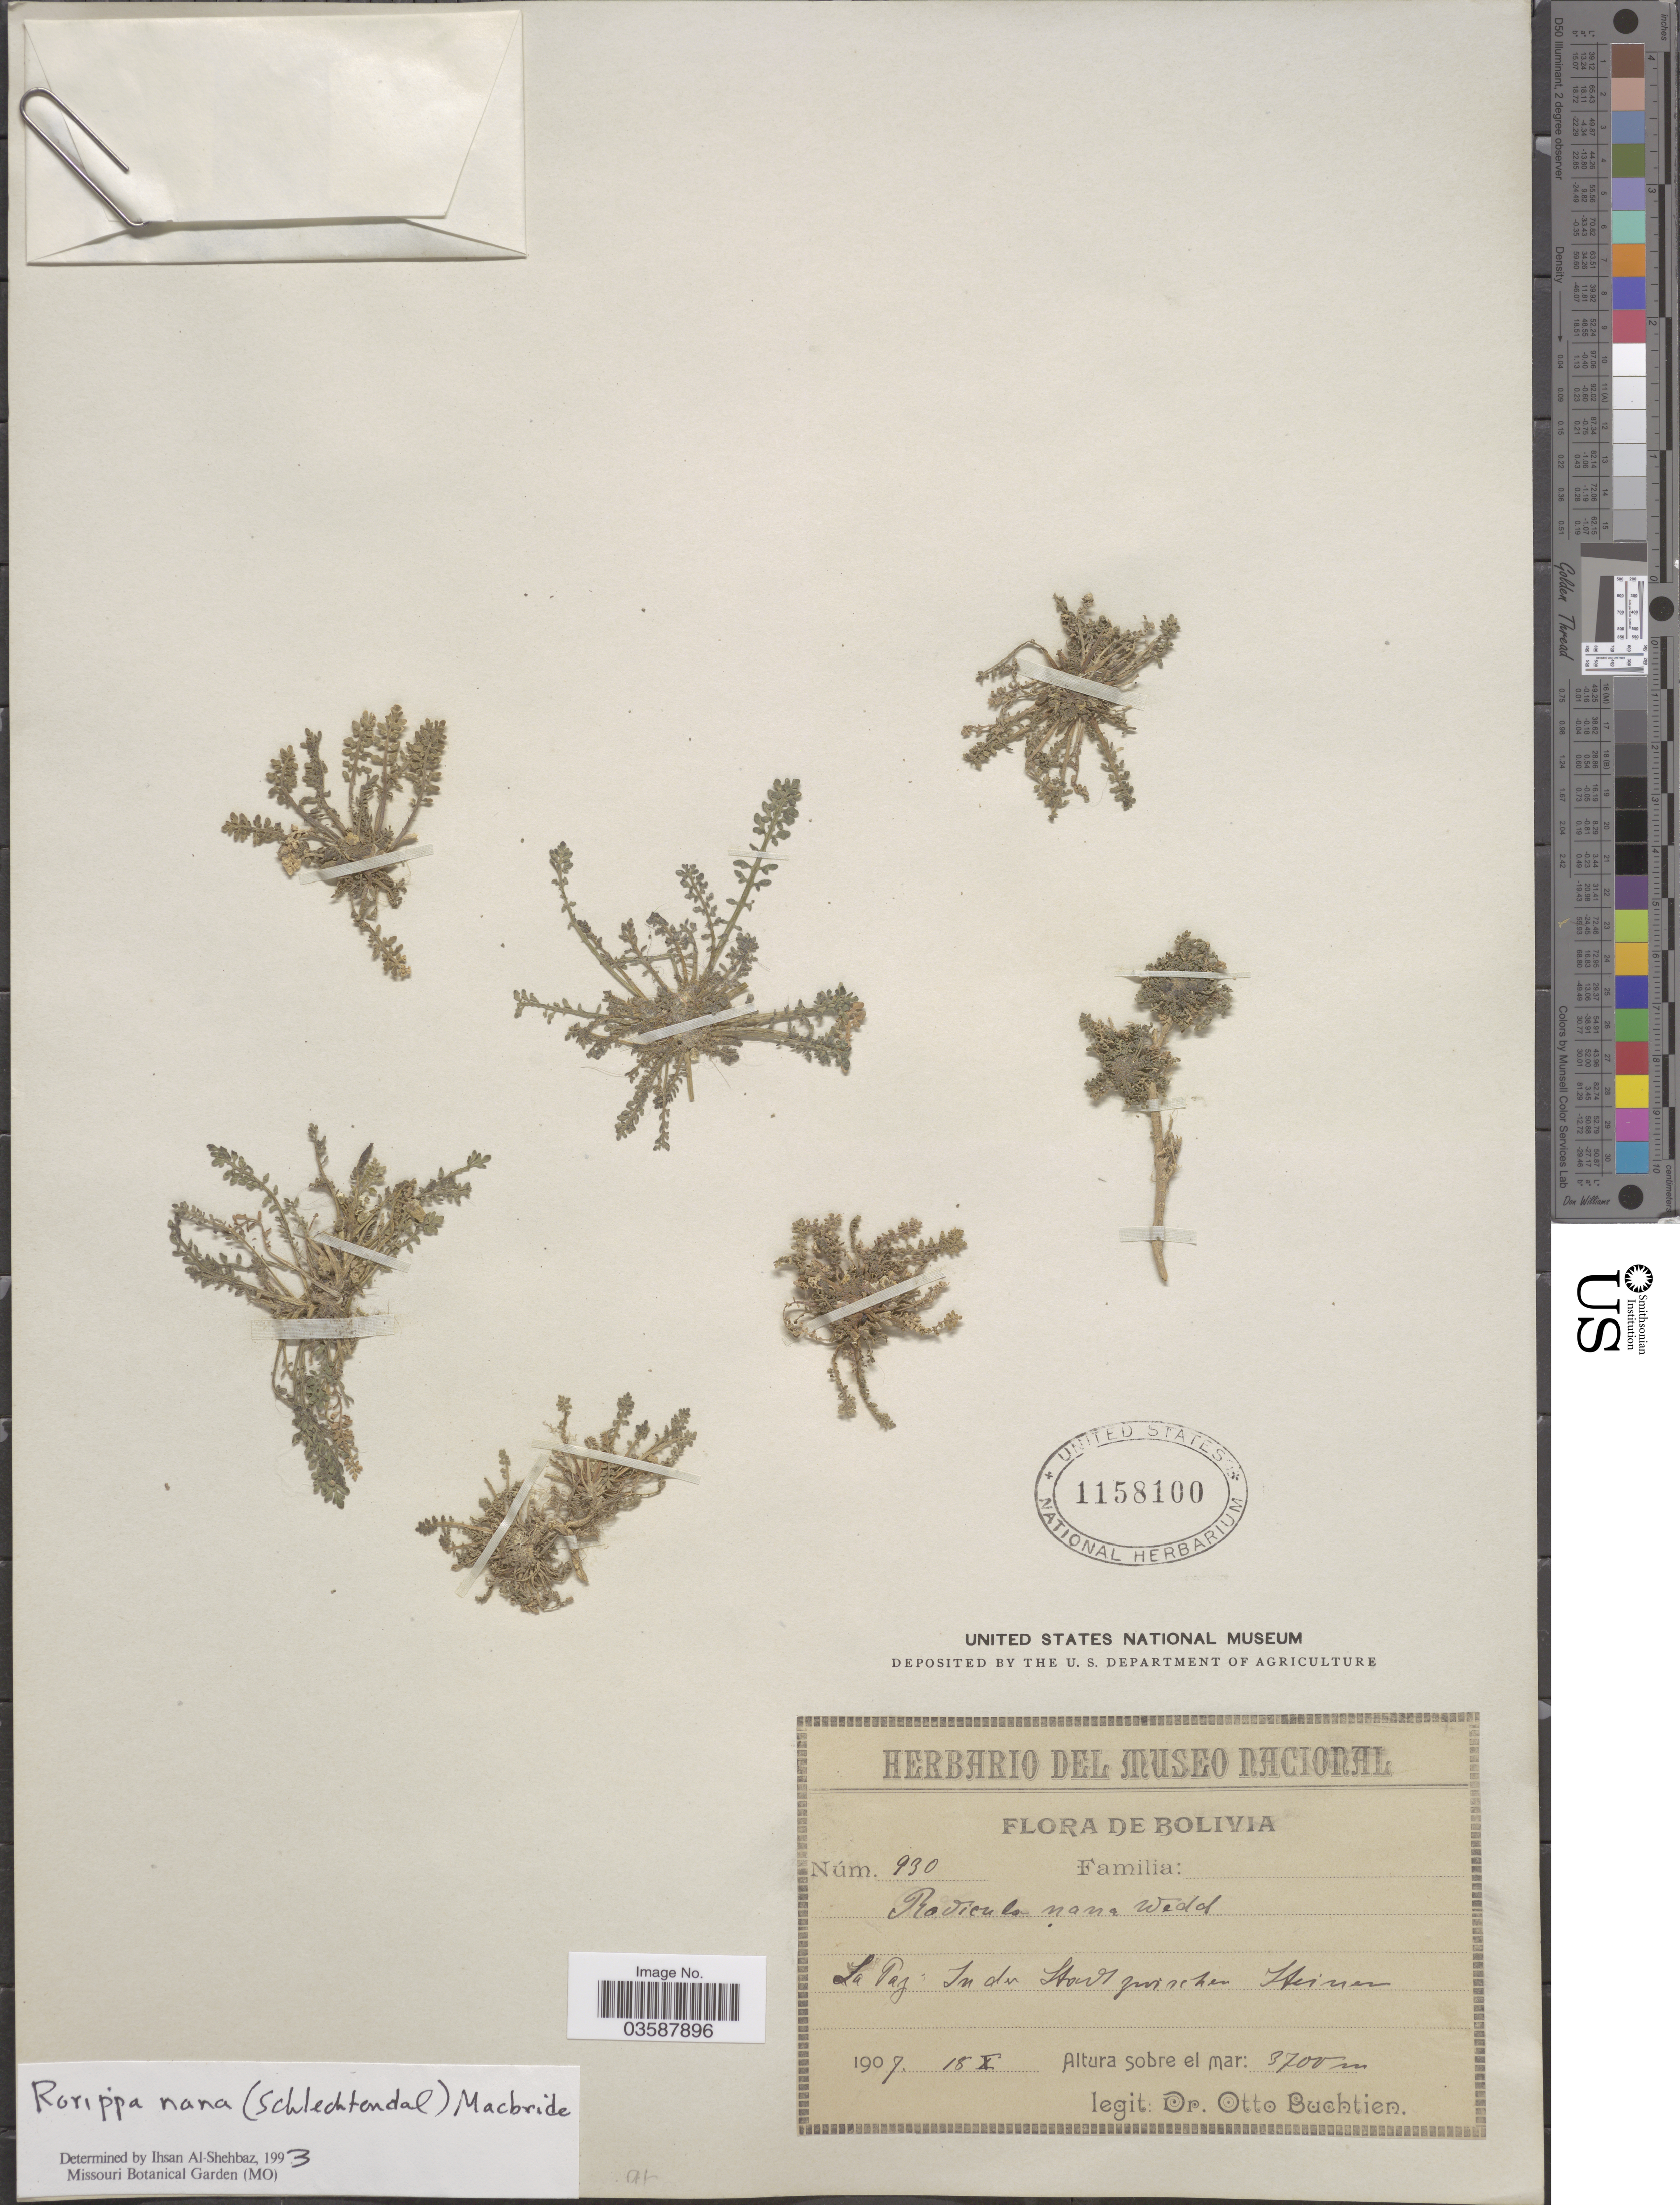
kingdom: Plantae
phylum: Tracheophyta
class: Magnoliopsida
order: Brassicales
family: Brassicaceae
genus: Rorippa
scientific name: Rorippa nana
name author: (Schltdl.) J.F. Macbr.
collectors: O. Buchtien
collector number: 930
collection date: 1907-10-18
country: Bolivia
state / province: La Paz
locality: In der stadt zwischen Steinen.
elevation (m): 3700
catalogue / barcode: US 1158100